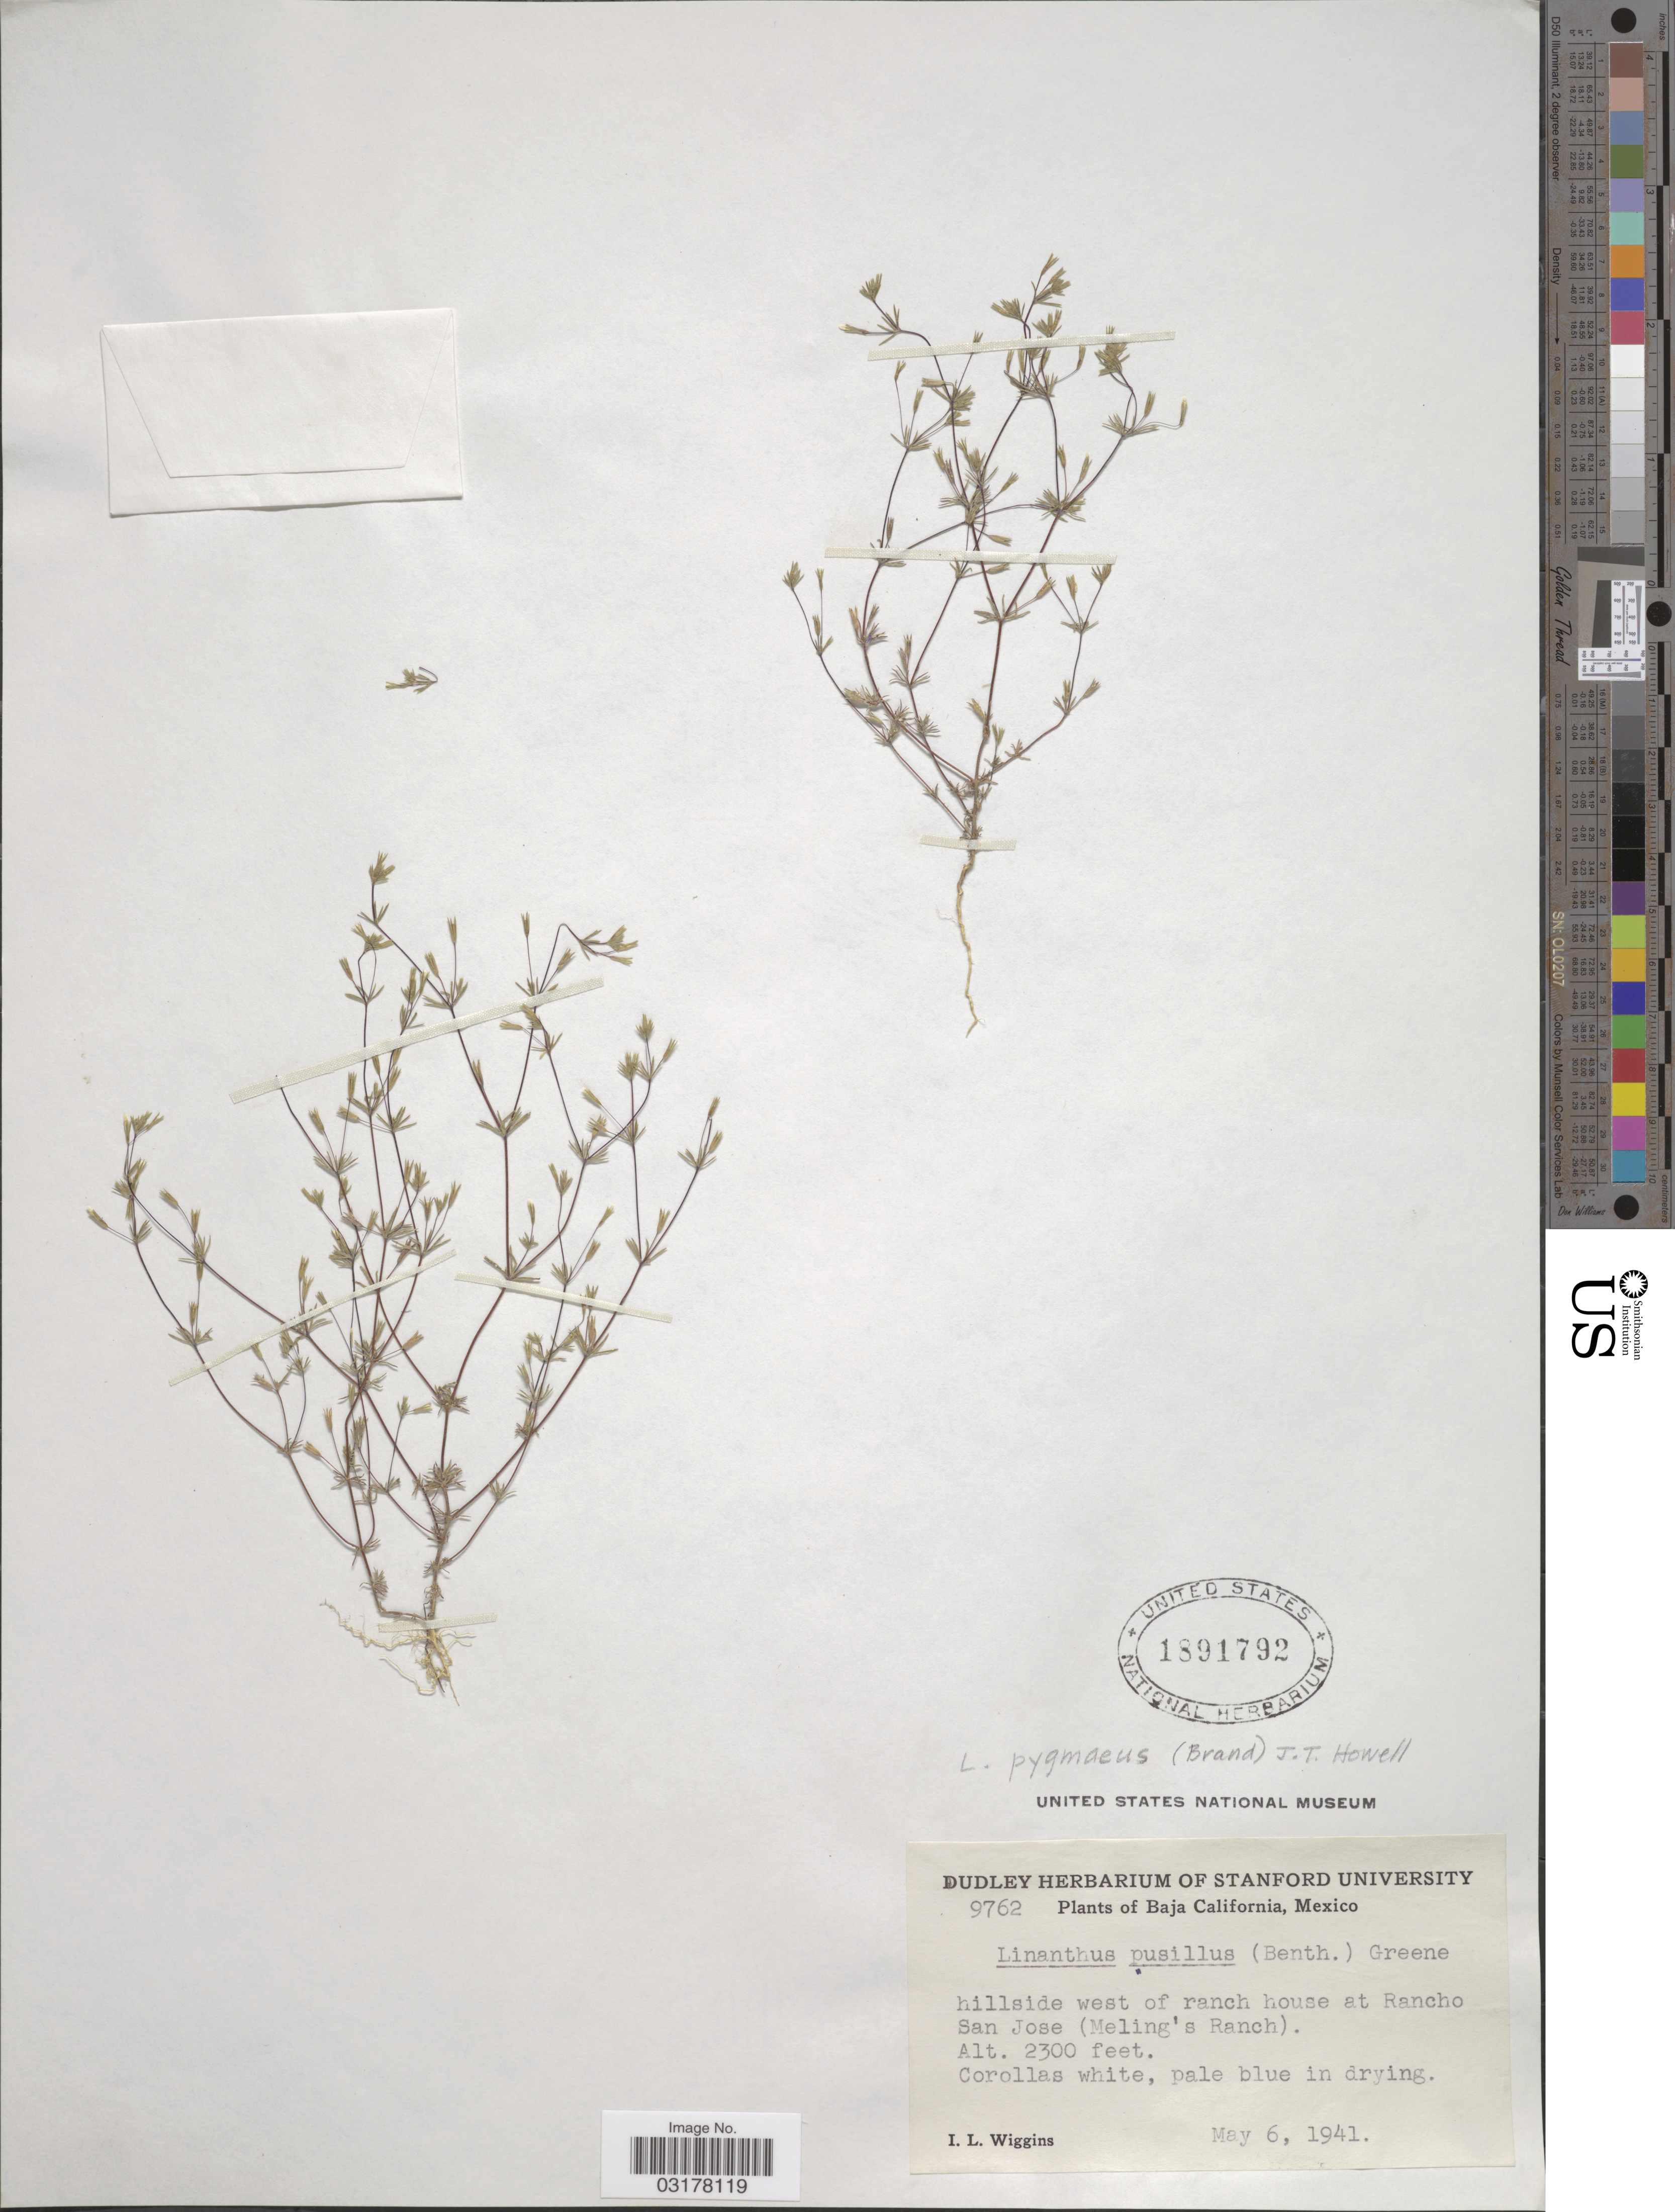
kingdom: Plantae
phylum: Tracheophyta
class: Magnoliopsida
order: Ericales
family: Polemoniaceae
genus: Leptosiphon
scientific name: Leptosiphon pygmaeus subsp. continentalis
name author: (P.H. Raven) J.M. Porter & L.A. Johnson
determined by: Rebman, J. P., (ASU), Arizona State University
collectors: I. L. Wiggins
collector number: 9762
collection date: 1941-05-06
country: Mexico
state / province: Baja California Norte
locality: Hillside west of ranch house at Rancho San Jose (Meling's Ranch).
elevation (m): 701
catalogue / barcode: US 1891792